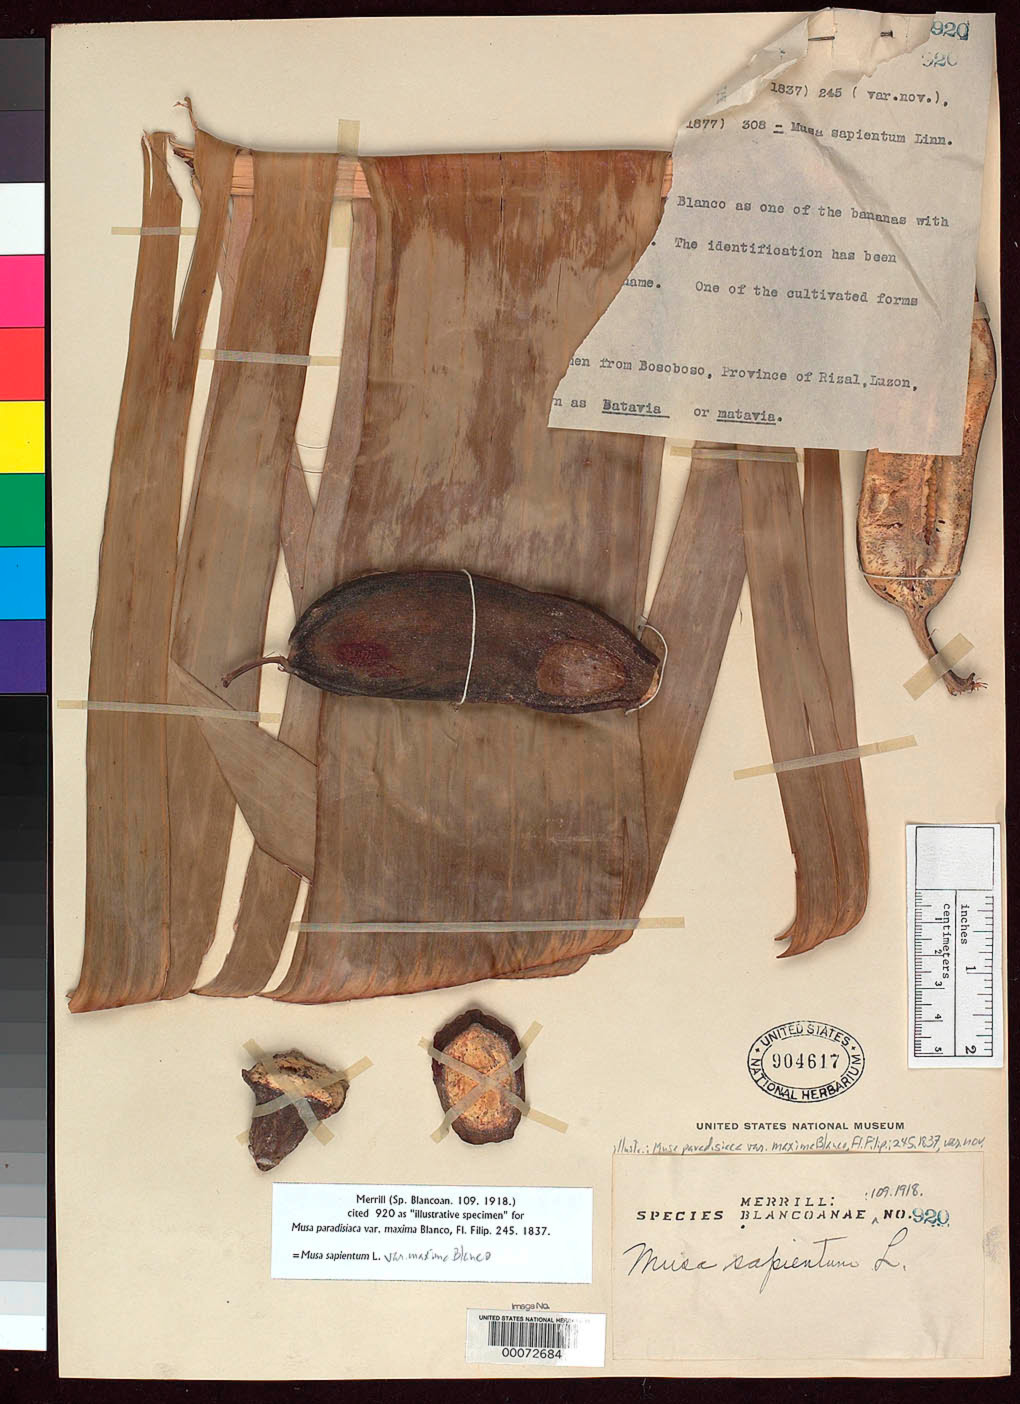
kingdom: Plantae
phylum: Tracheophyta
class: Liliopsida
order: Zingiberales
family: Musaceae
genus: Musa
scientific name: Musa x paradisiaca var. maxima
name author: Blanco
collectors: M. Ramos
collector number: Sp. Blancoan. 0920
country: Philippines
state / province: Calabarzon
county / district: Rizal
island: Luzon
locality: Bosoboso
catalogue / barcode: US 904617